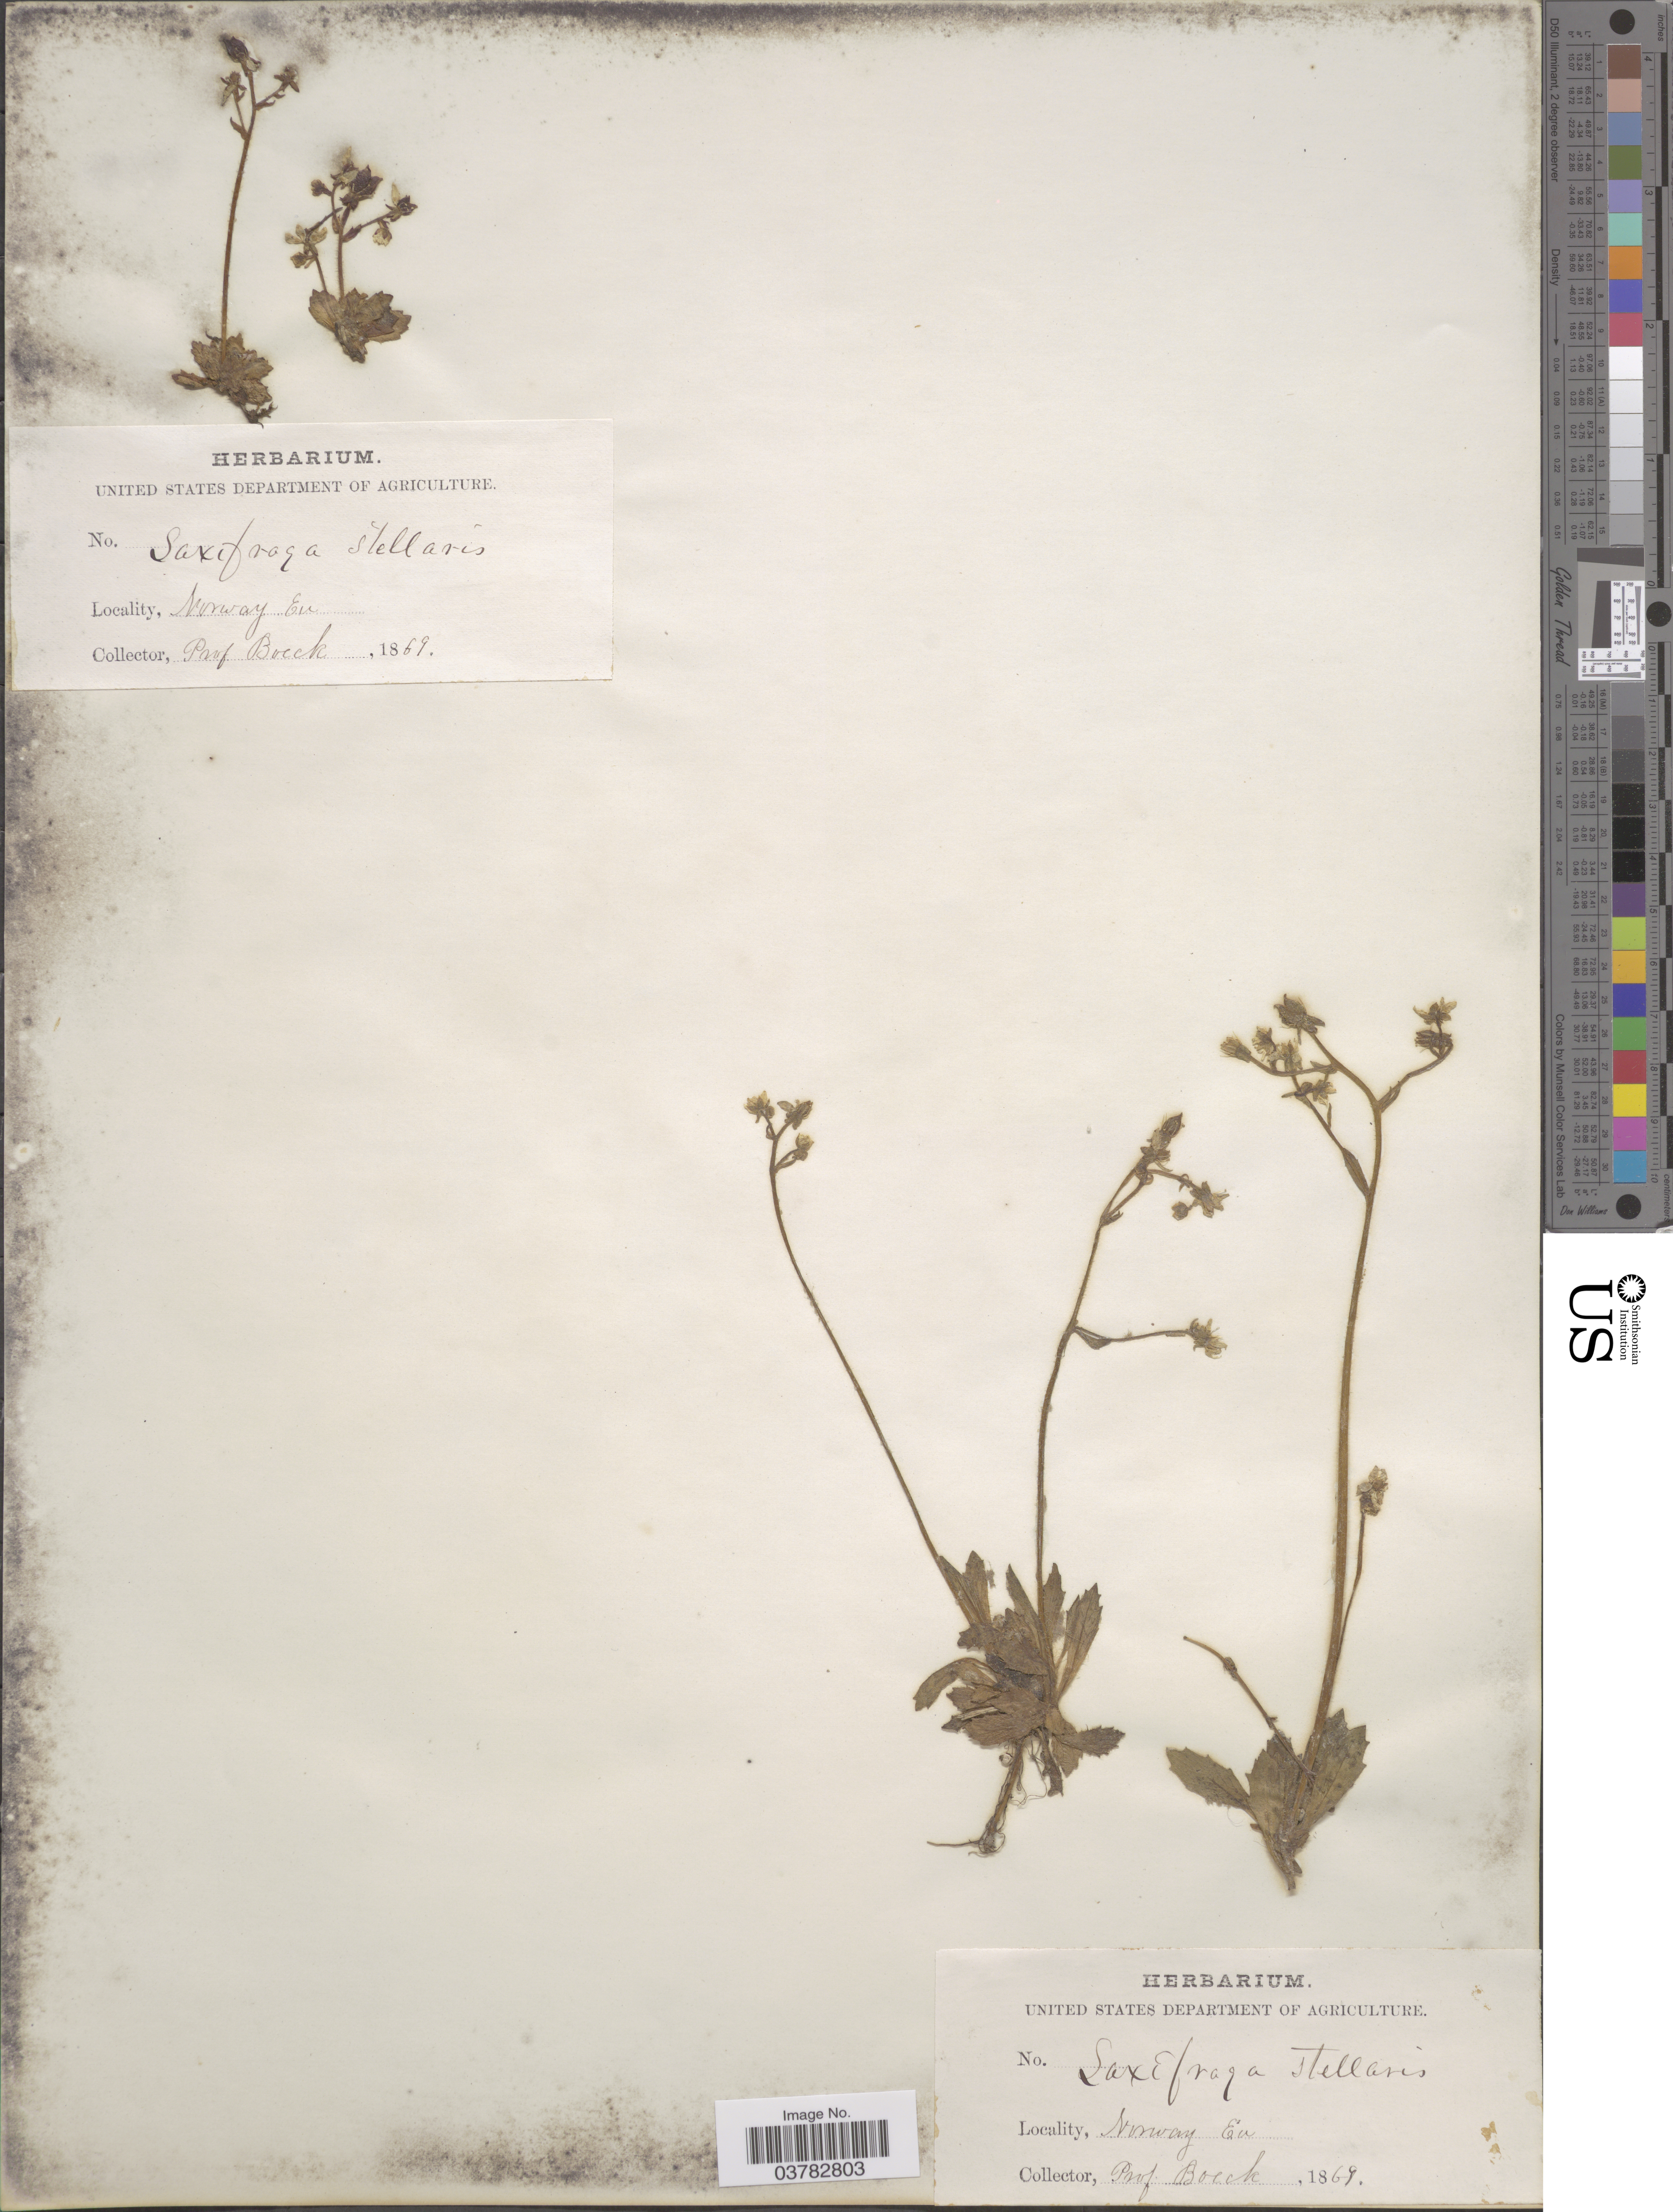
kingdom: Plantae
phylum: Tracheophyta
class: Magnoliopsida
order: Saxifragales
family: Saxifragaceae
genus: Micranthes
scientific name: Micranthes stellaris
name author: (L.) Galasso et al.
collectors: Prof. Boeck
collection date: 1869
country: Norway